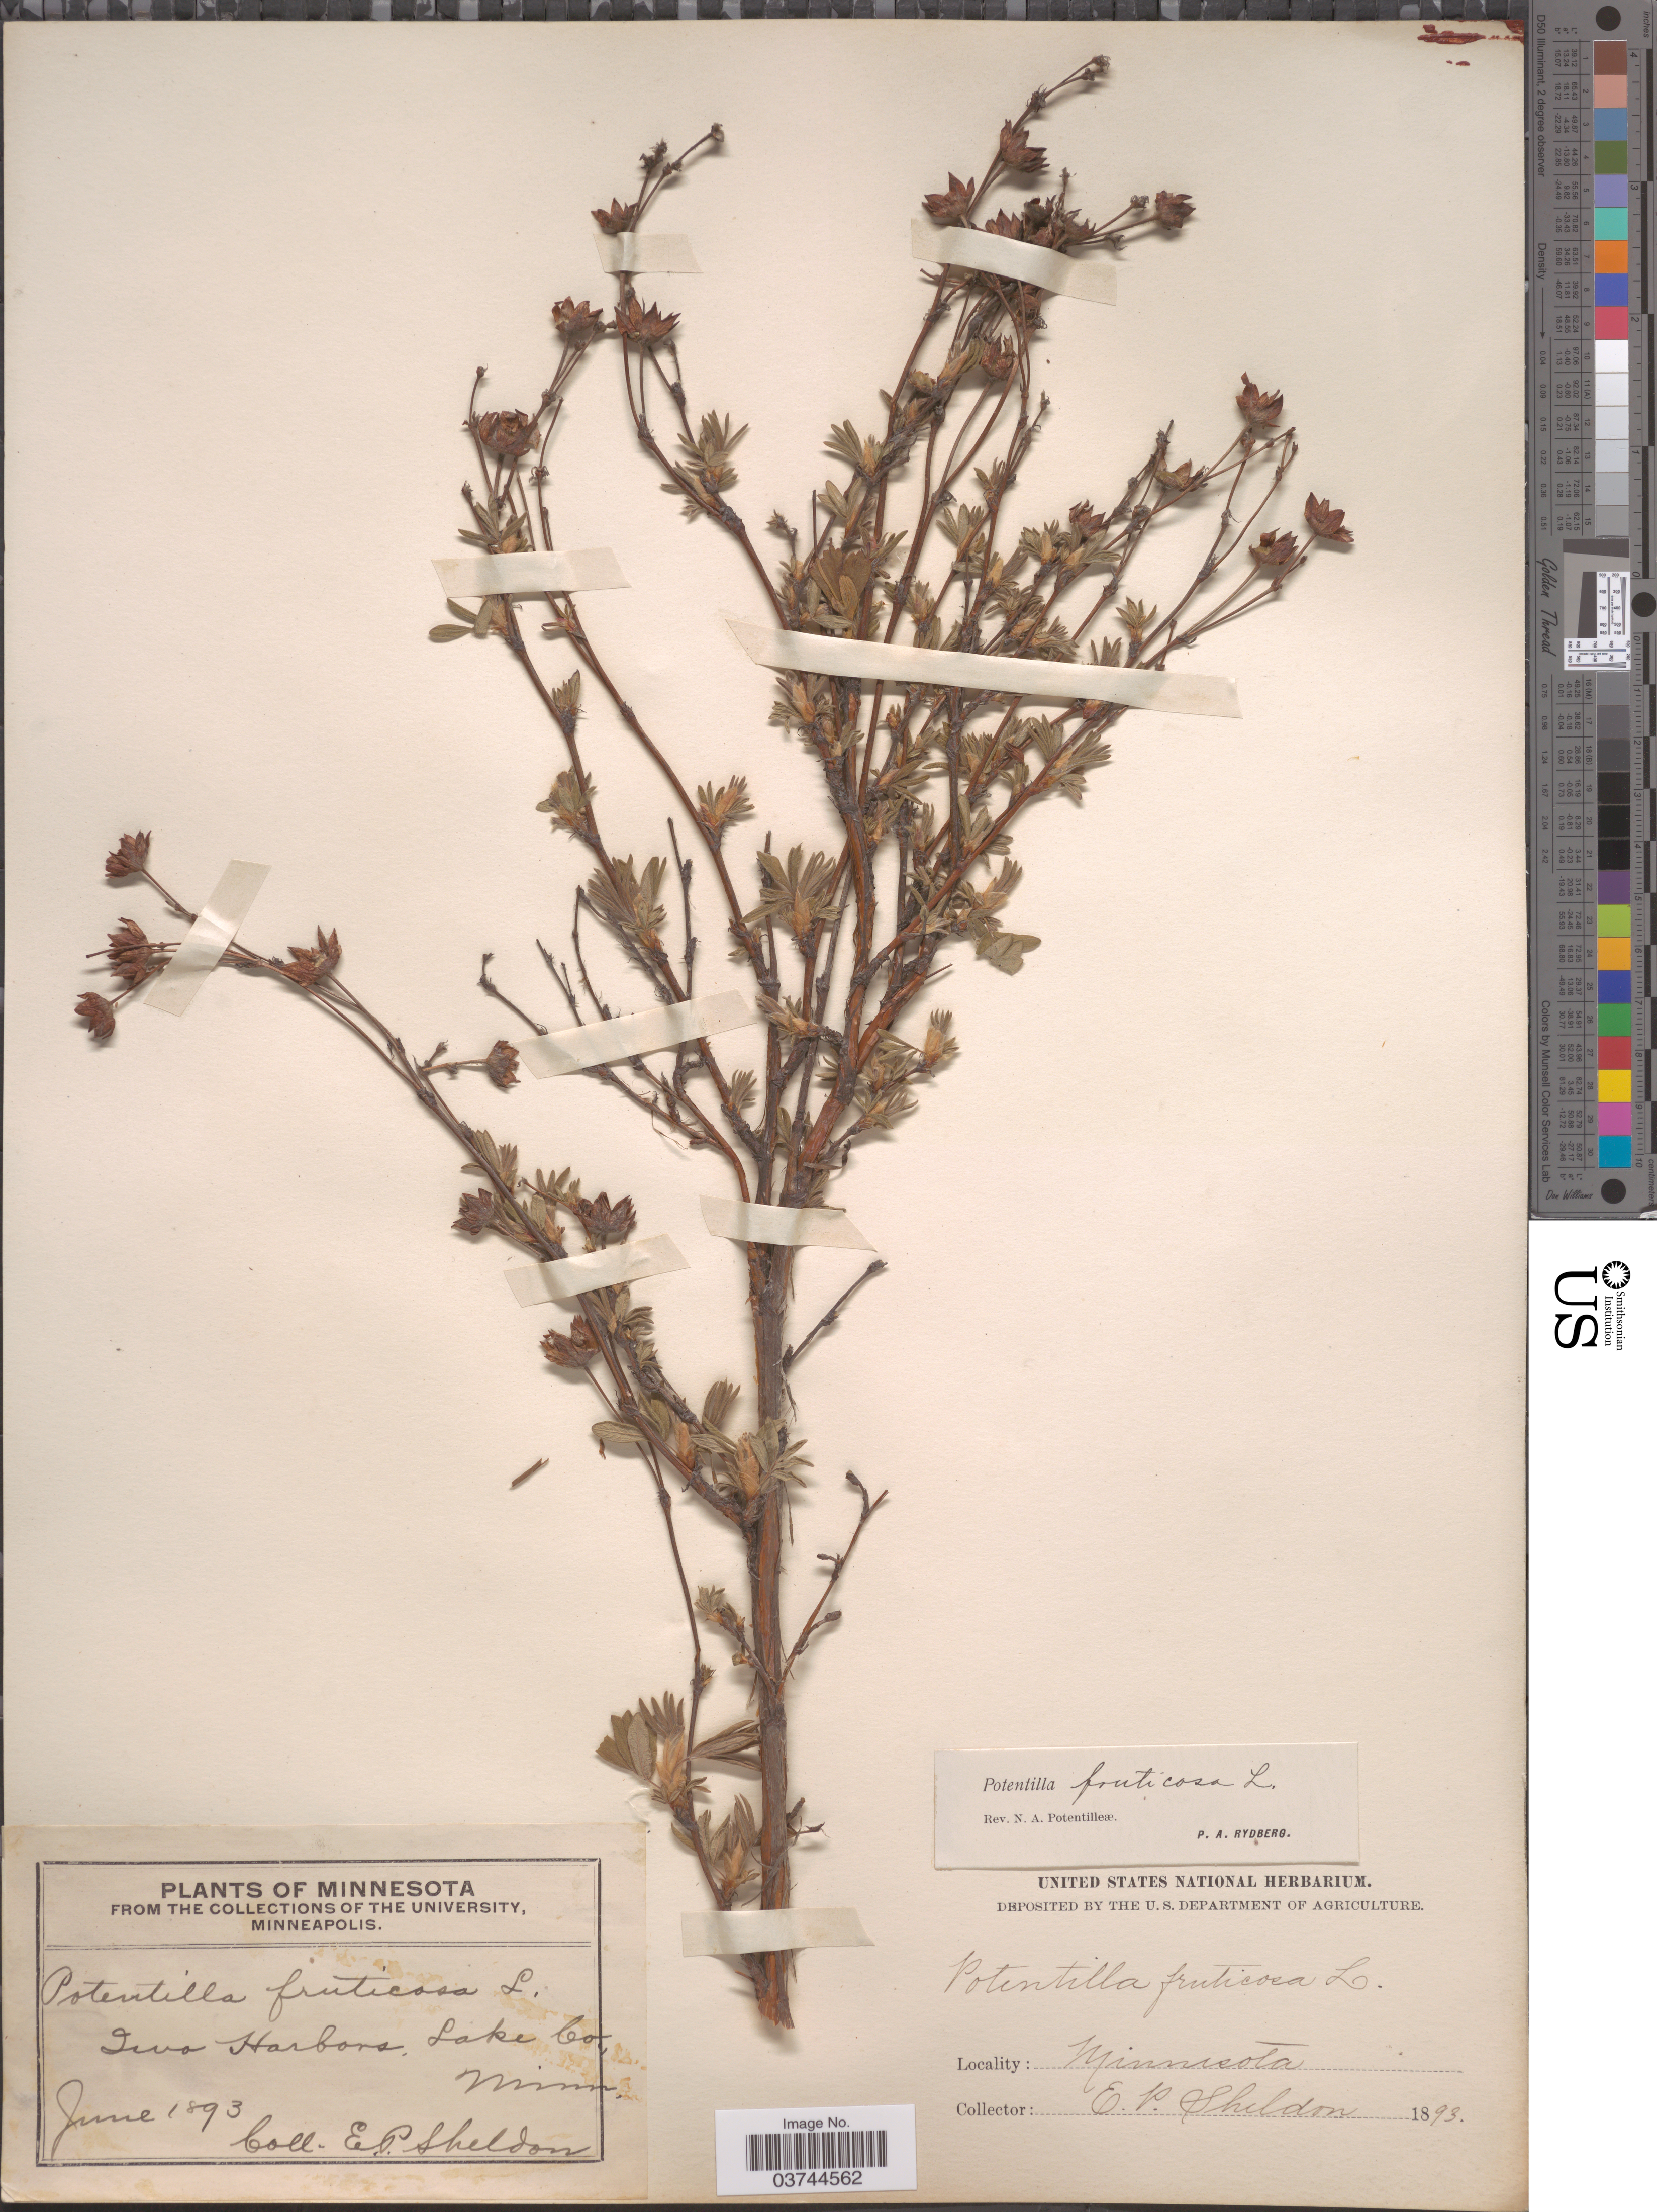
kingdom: Plantae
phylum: Tracheophyta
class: Magnoliopsida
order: Rosales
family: Rosaceae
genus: Dasiphora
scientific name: Dasiphora fruticosa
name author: (L.) Rydb.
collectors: E. P. Sheldon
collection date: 1893-06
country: United States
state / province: Minnesota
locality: Two Harbors, Lake Co.